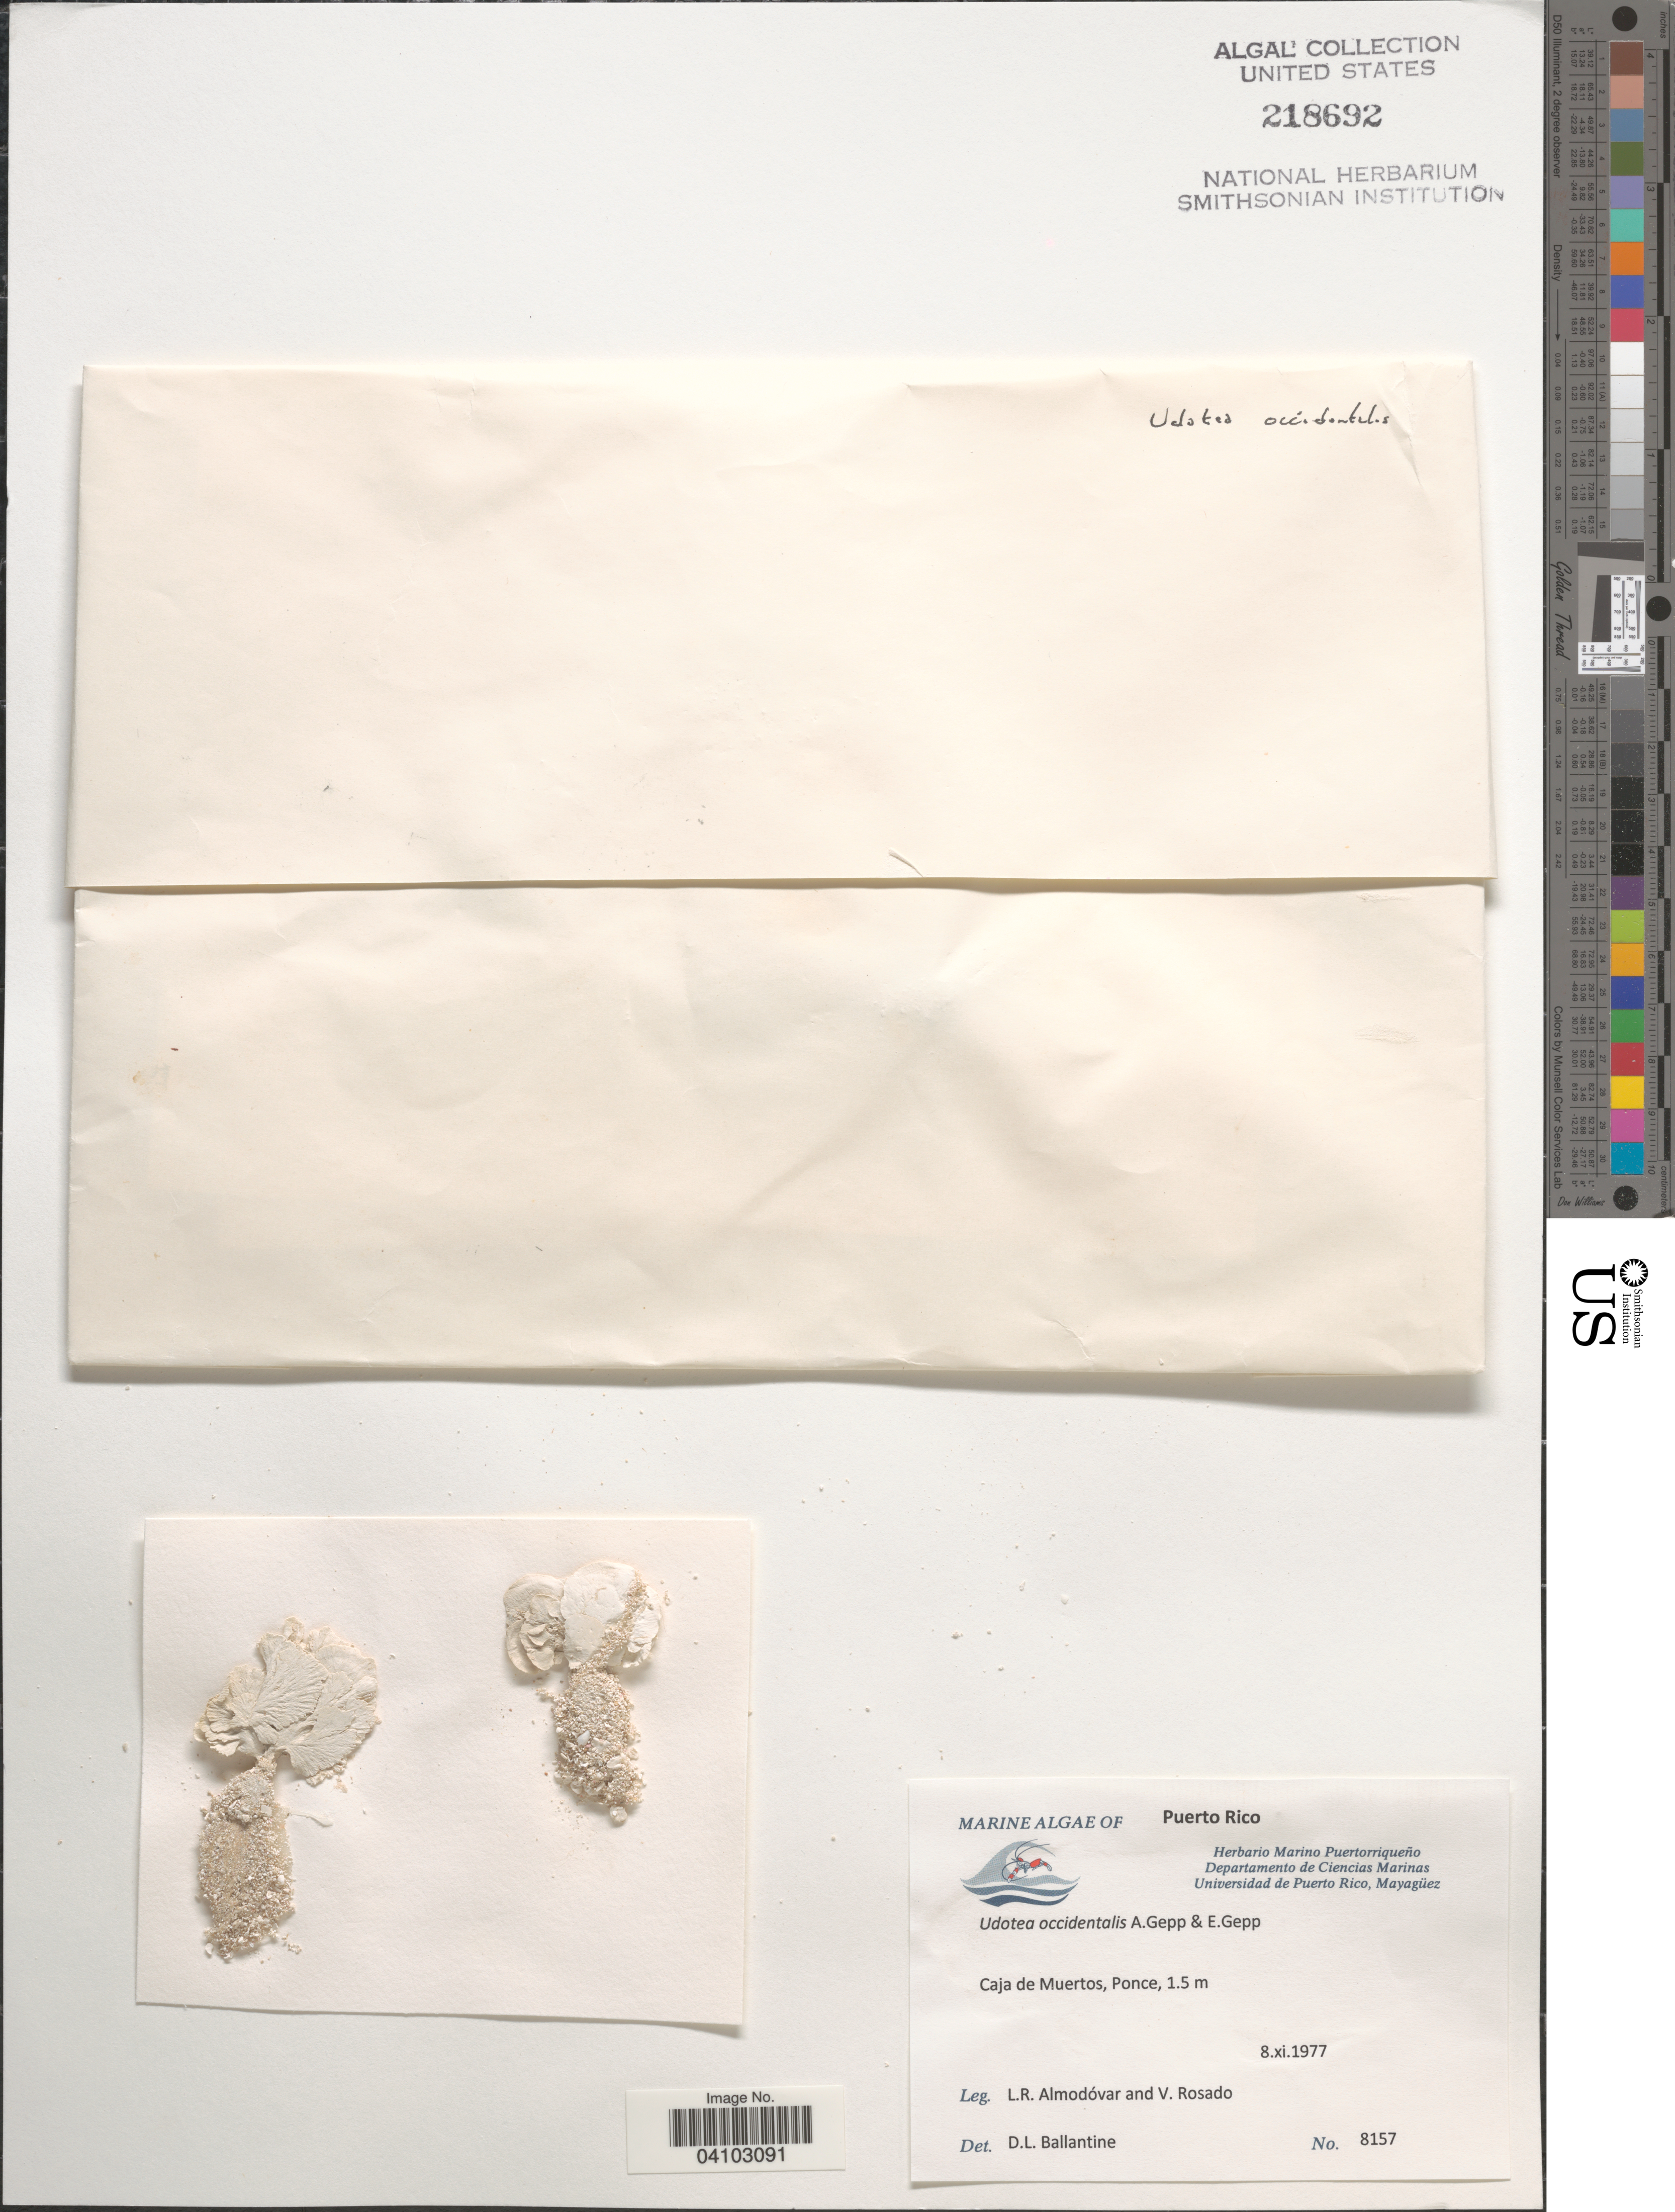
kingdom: Plantae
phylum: Chlorophyta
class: Ulvophyceae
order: Bryopsidales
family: Udoteaceae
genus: Udotea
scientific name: Udotea occidentalis f. radiata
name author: D.L.Ballantine & J.N. Norris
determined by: Ballantine, D. L.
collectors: L. Almodovar & V. Rosado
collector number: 8157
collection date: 1977-11-08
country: Puerto Rico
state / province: Ponce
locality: Caja de Muertos.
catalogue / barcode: US 218692